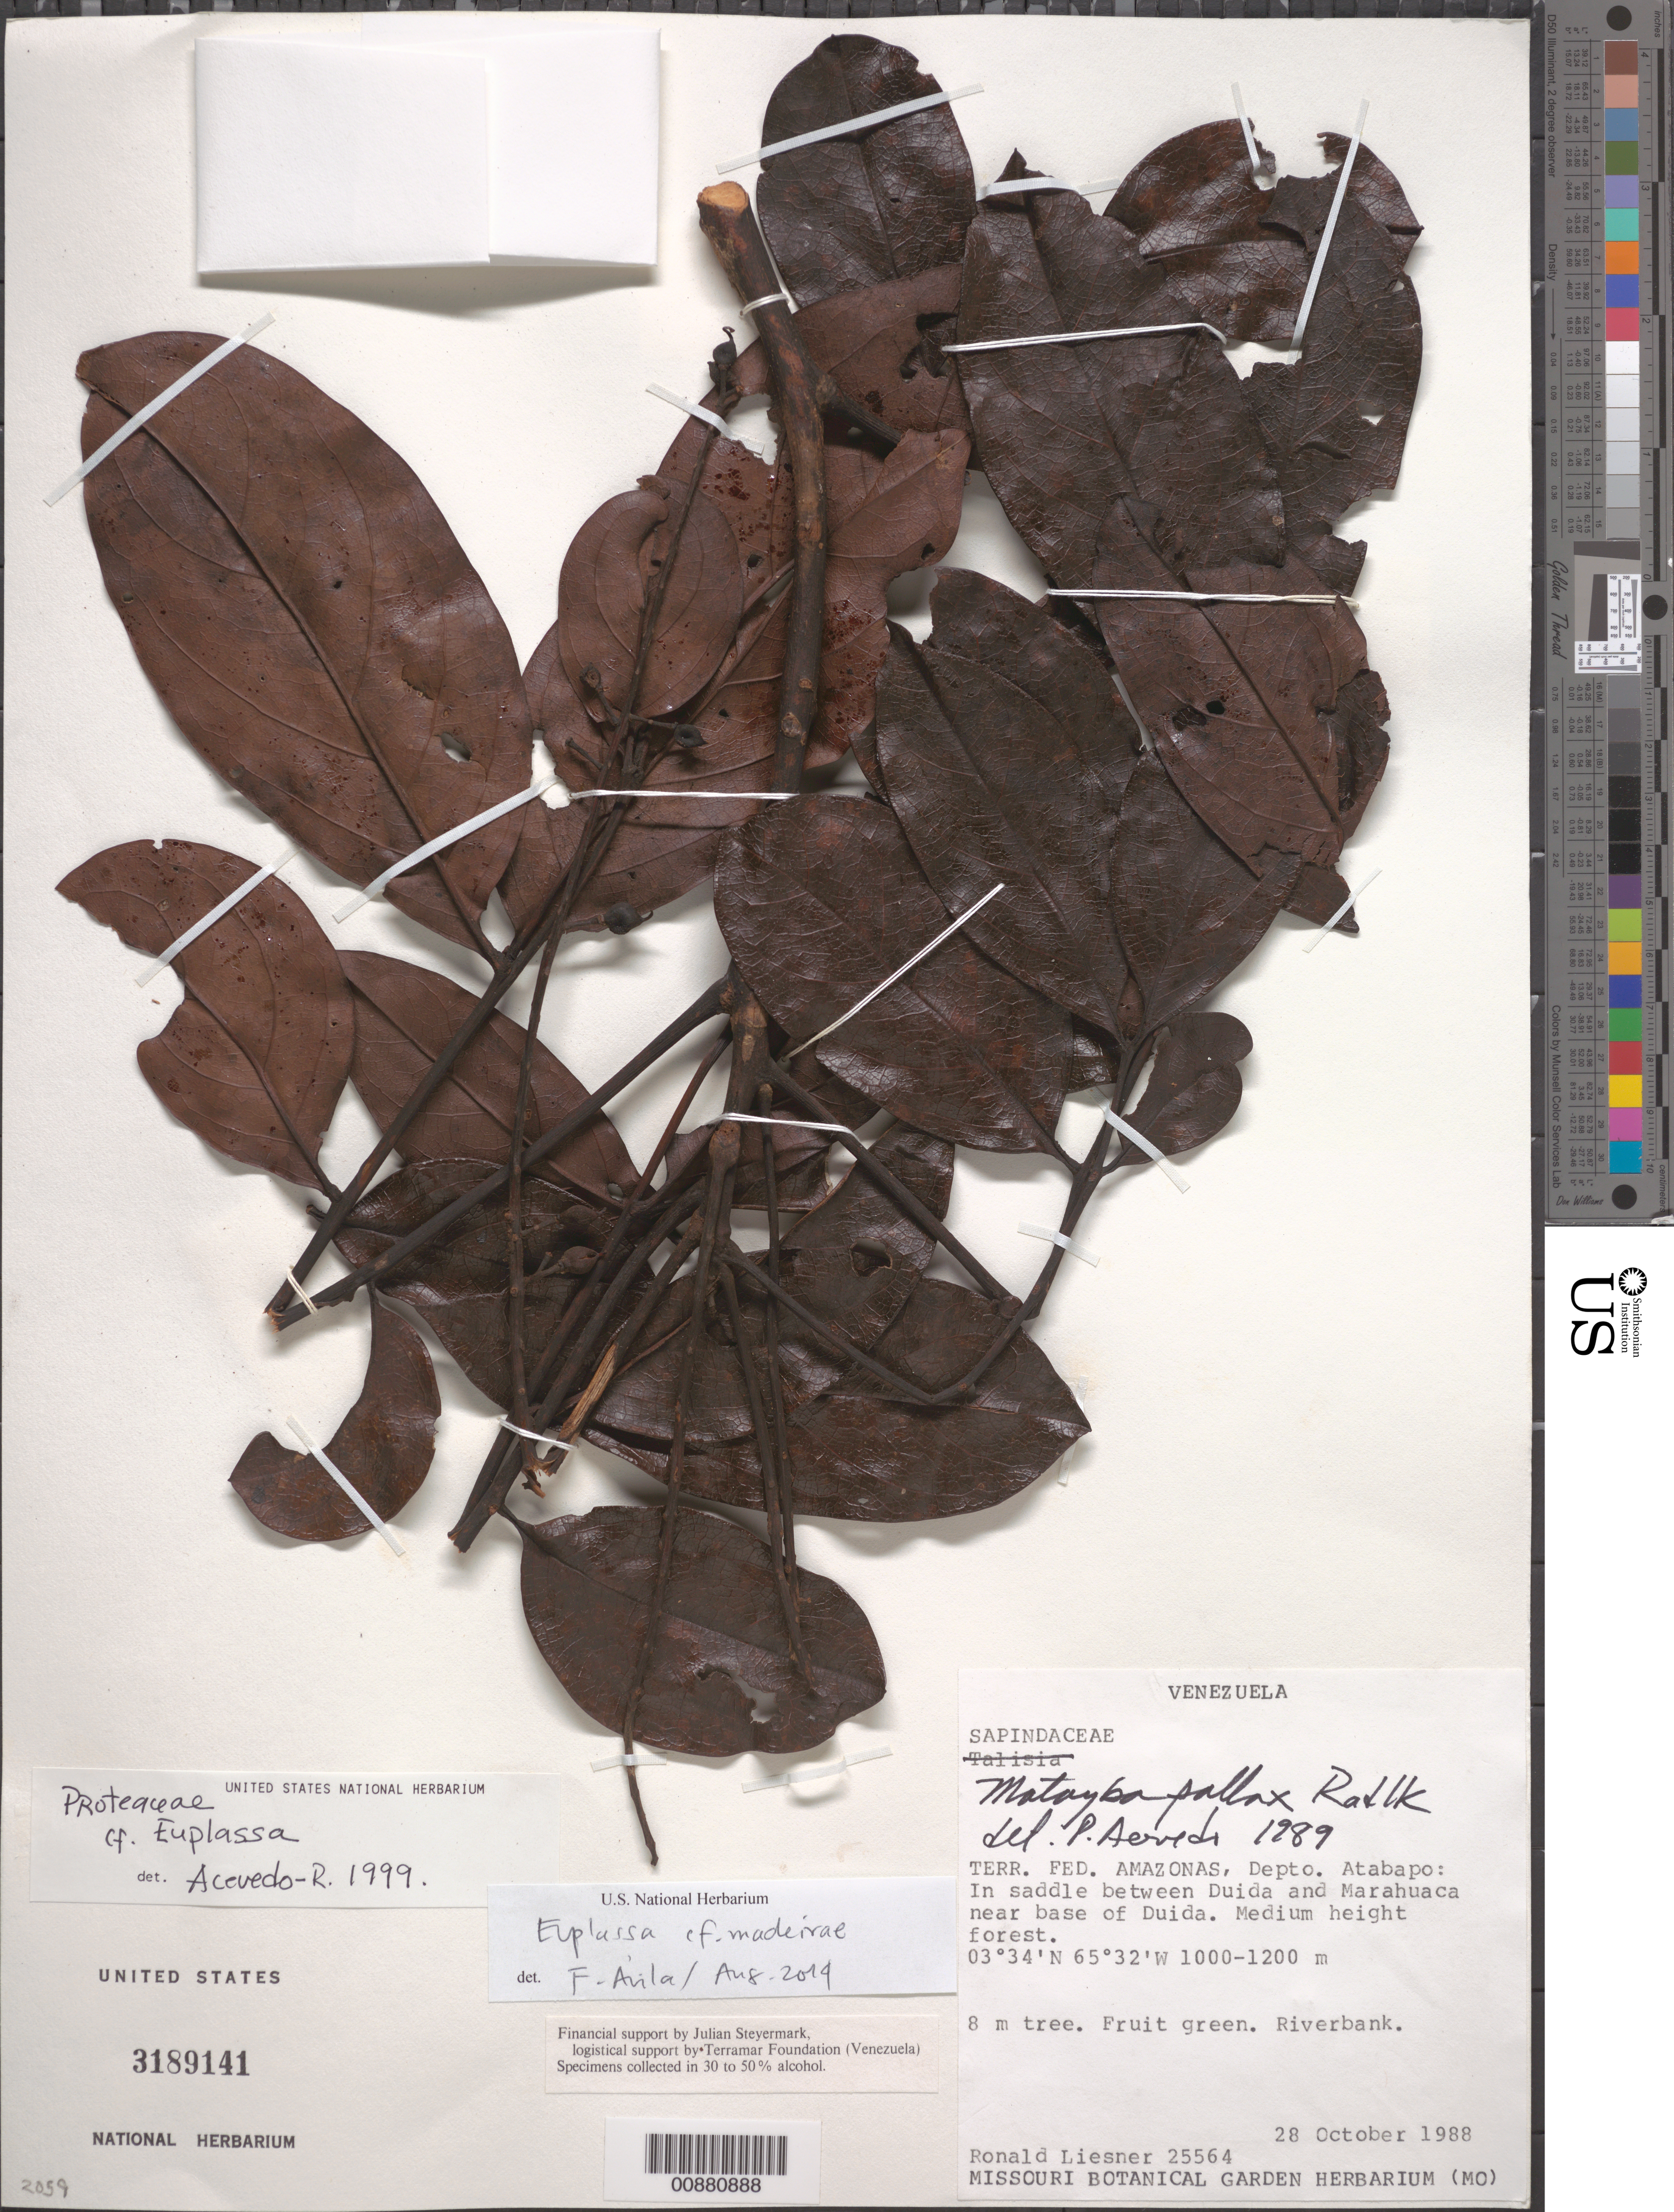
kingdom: Plantae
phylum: Tracheophyta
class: Magnoliopsida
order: Proteales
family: Proteaceae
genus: Euplassa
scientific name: Euplassa madeirae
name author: Sleumer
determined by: Ávila, F. A.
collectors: R. L. Liesner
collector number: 25564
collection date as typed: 28-Oct-88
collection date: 1988-10-28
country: Venezuela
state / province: Amazonas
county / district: Atabapo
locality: Duida, near base; saddle between Duida and Marahuaca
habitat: Medium height forest; riverbank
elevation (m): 1000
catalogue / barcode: US 3189141